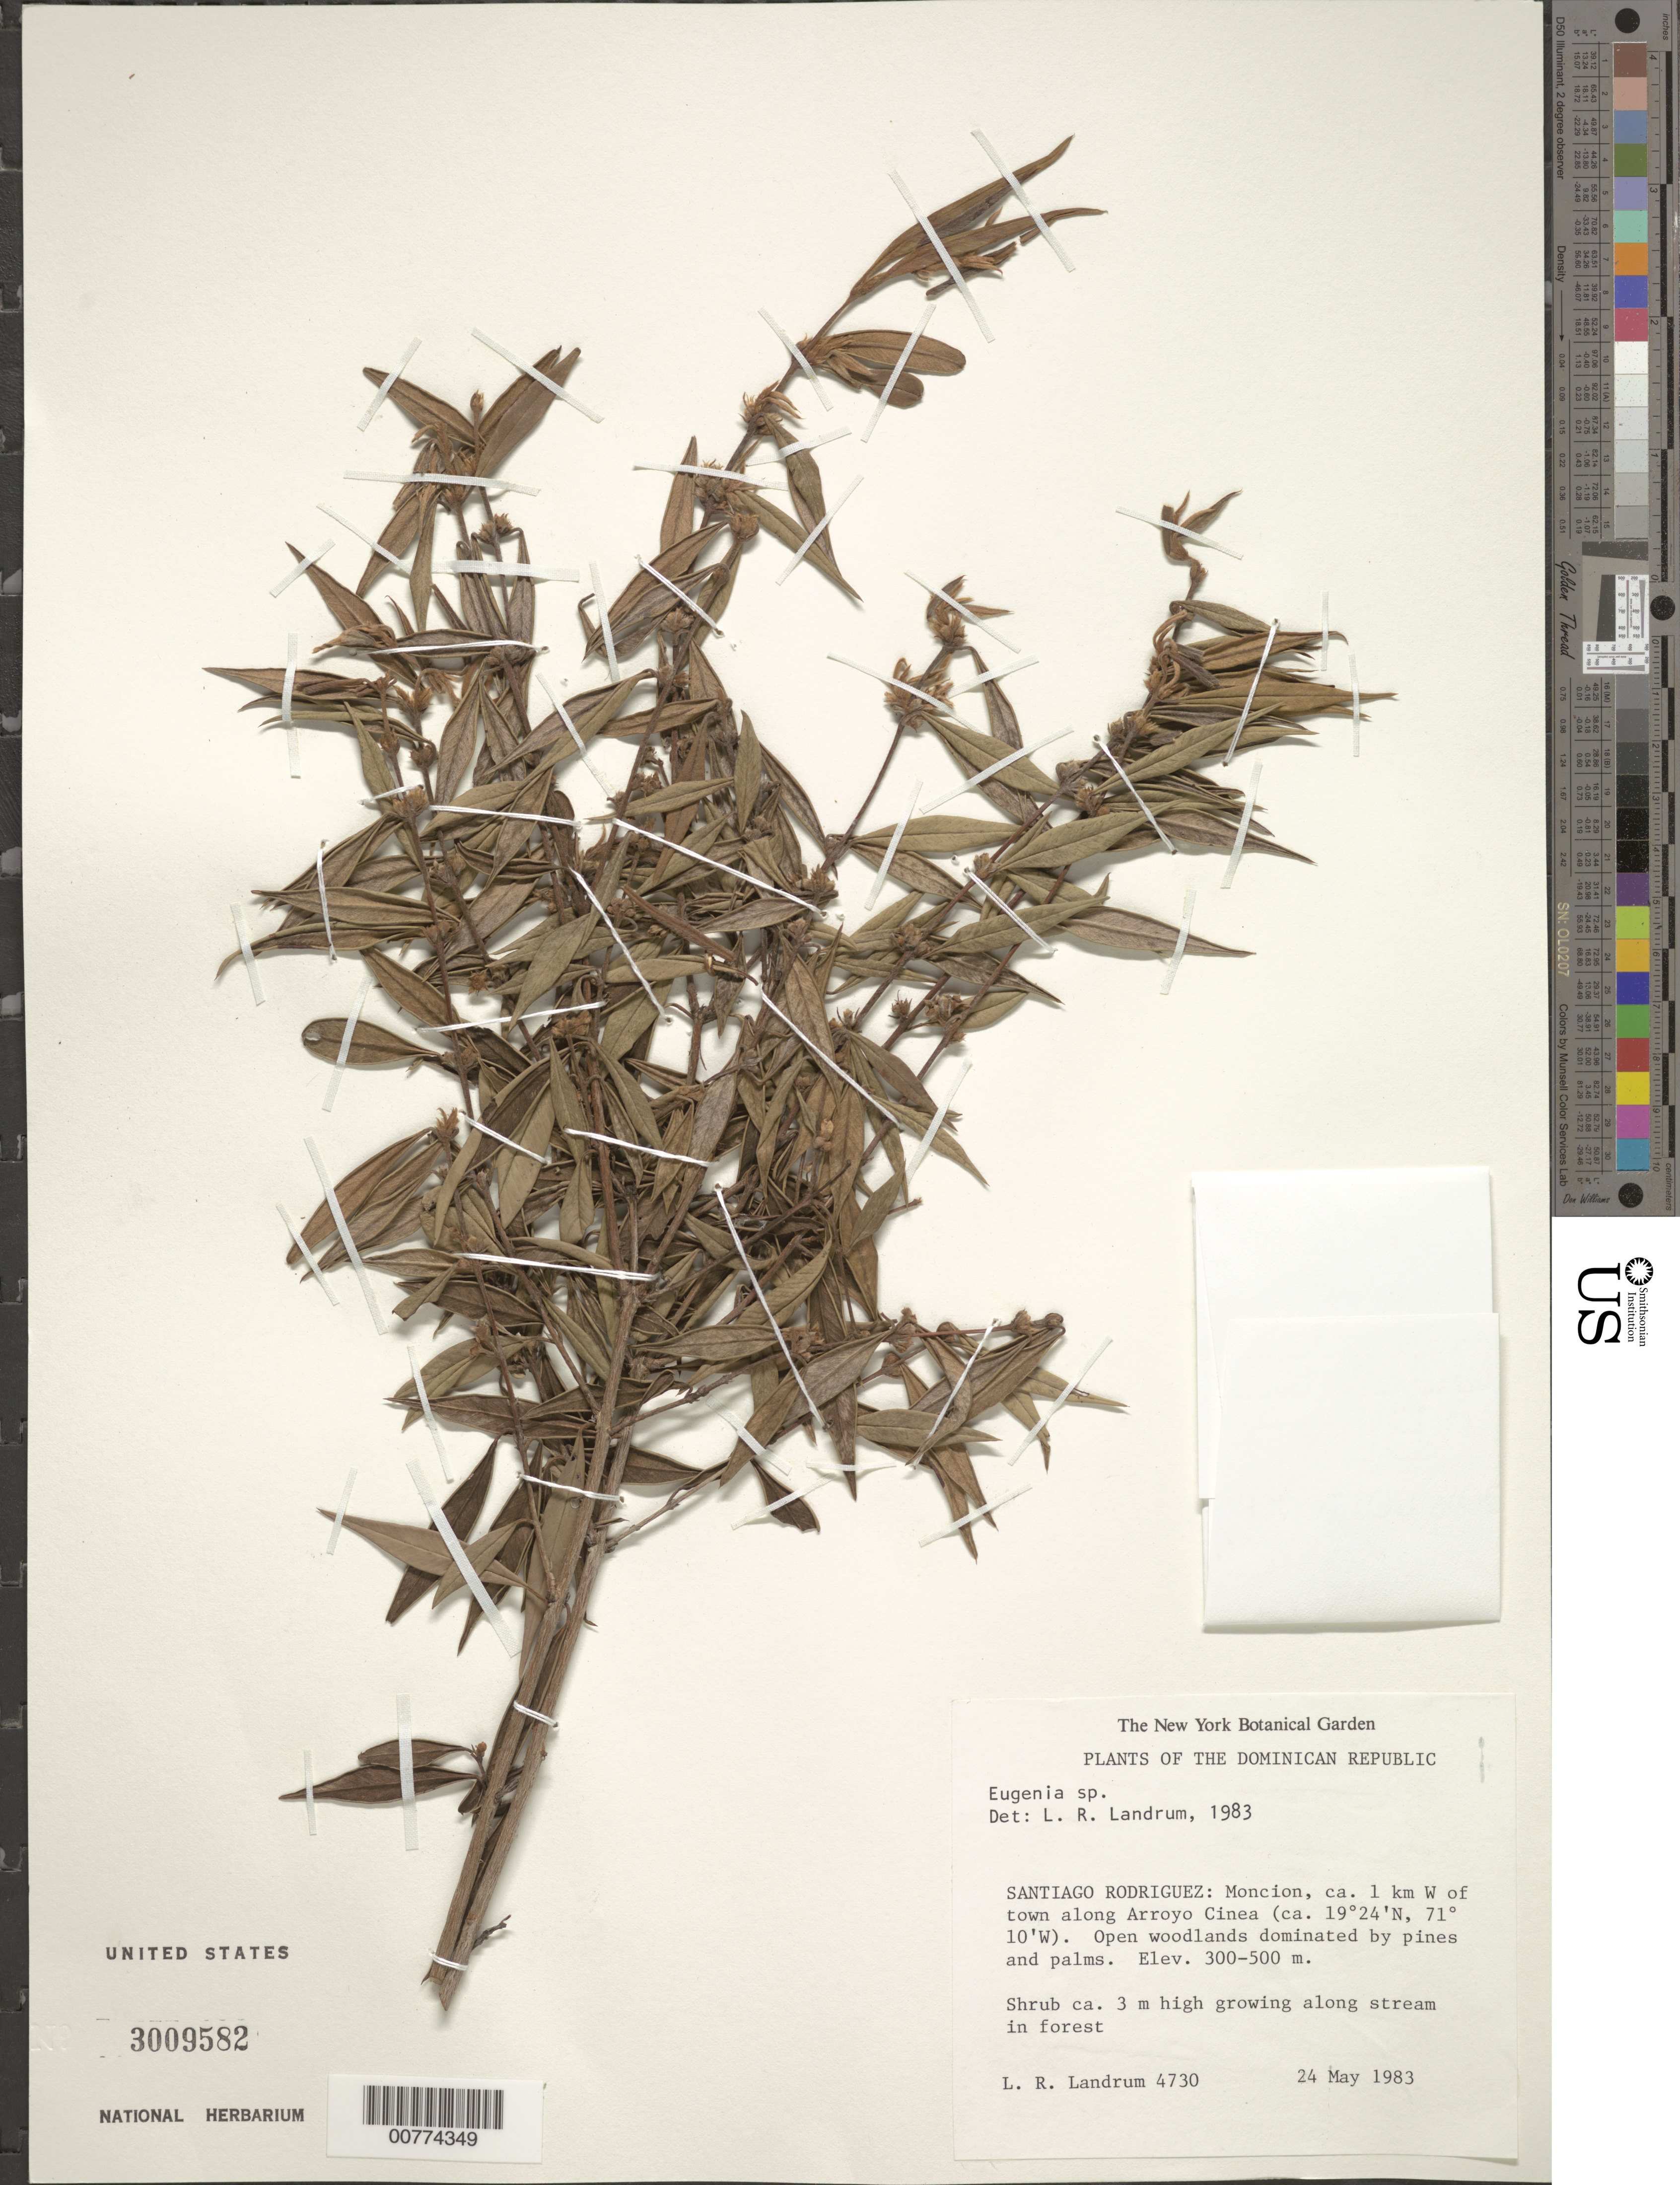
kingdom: Plantae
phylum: Tracheophyta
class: Magnoliopsida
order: Myrtales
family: Myrtaceae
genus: Eugenia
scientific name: Eugenia sp.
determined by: Landrum, L. R.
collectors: L. R. Landrum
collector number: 4730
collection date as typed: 24 May 1983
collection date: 1983-05-24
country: Dominican Republic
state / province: Santiago Rodríguez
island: Hispaniola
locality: Monción, 1 km W of town along Arroyo Cinea.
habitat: Open woodlands dominated by pines and palms, along stream in forest.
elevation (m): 300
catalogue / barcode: US 3009582